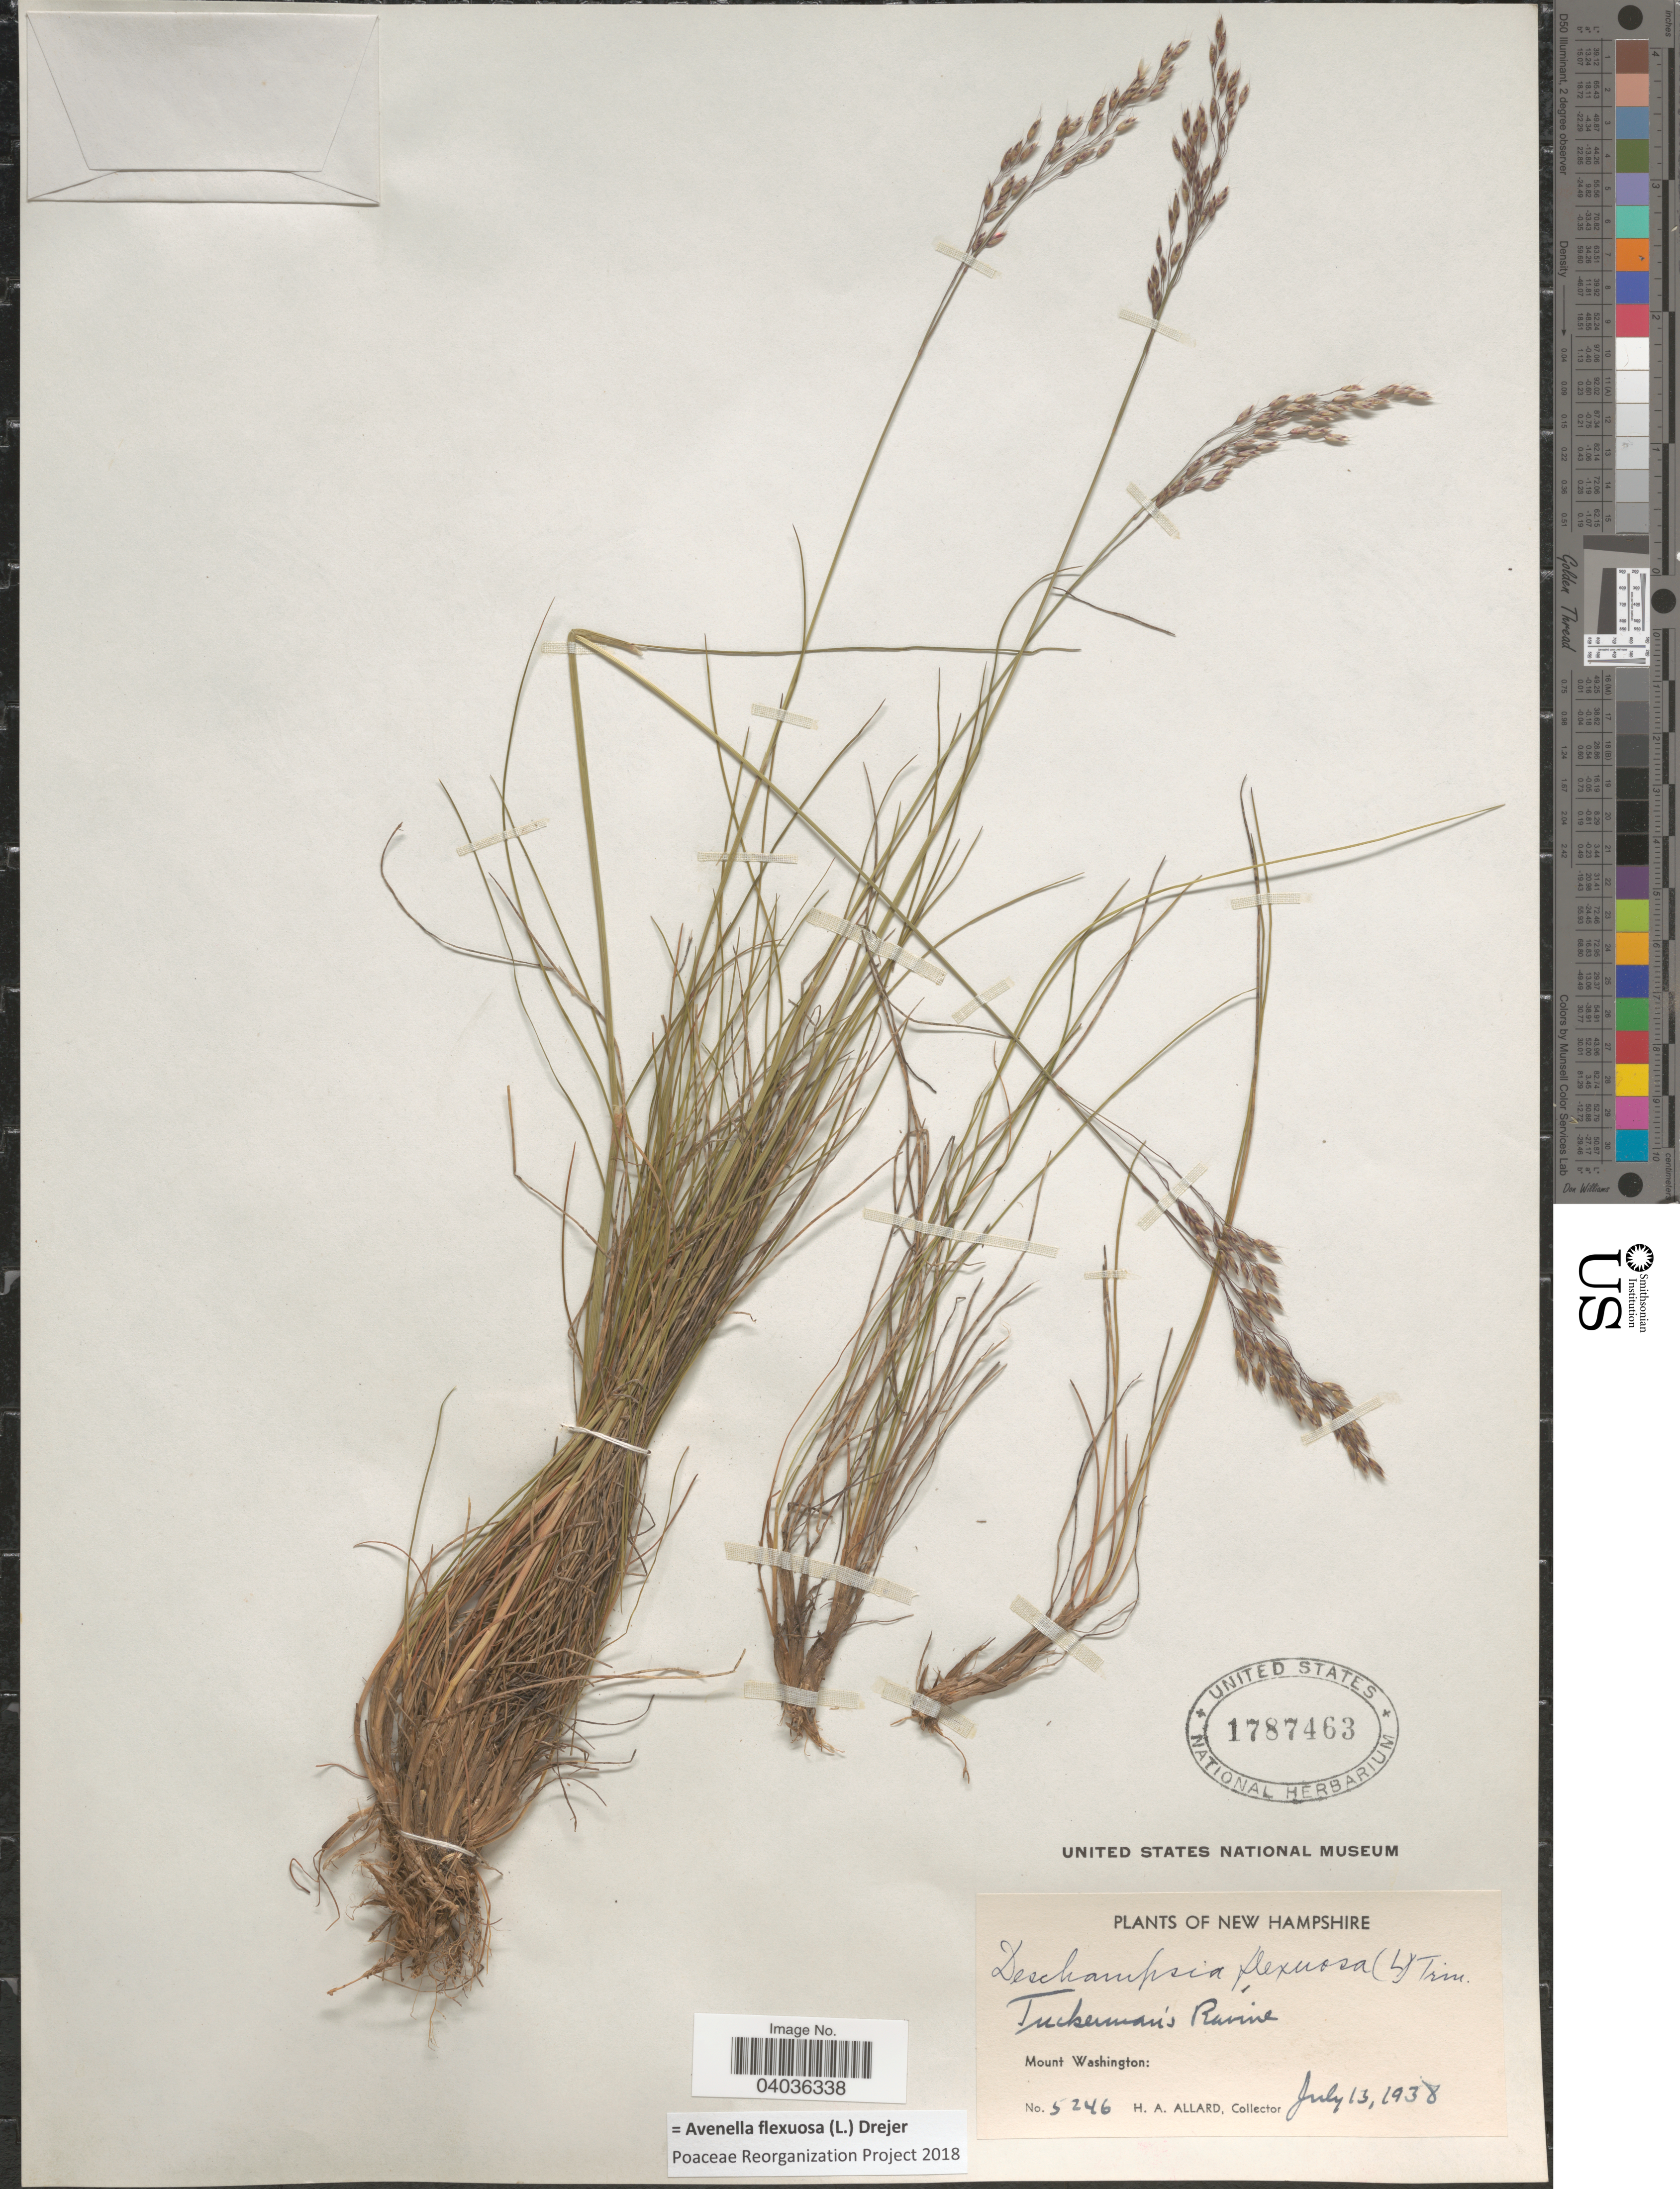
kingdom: Plantae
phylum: Tracheophyta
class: Liliopsida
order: Poales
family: Poaceae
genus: Avenella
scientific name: Avenella flexuosa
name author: (L.) Drejer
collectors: H. A. Allard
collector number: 5246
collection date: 1938-07-13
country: United States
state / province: New Hampshire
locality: Tuckerman's Ravine. Mount Washington.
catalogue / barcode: US 1787463